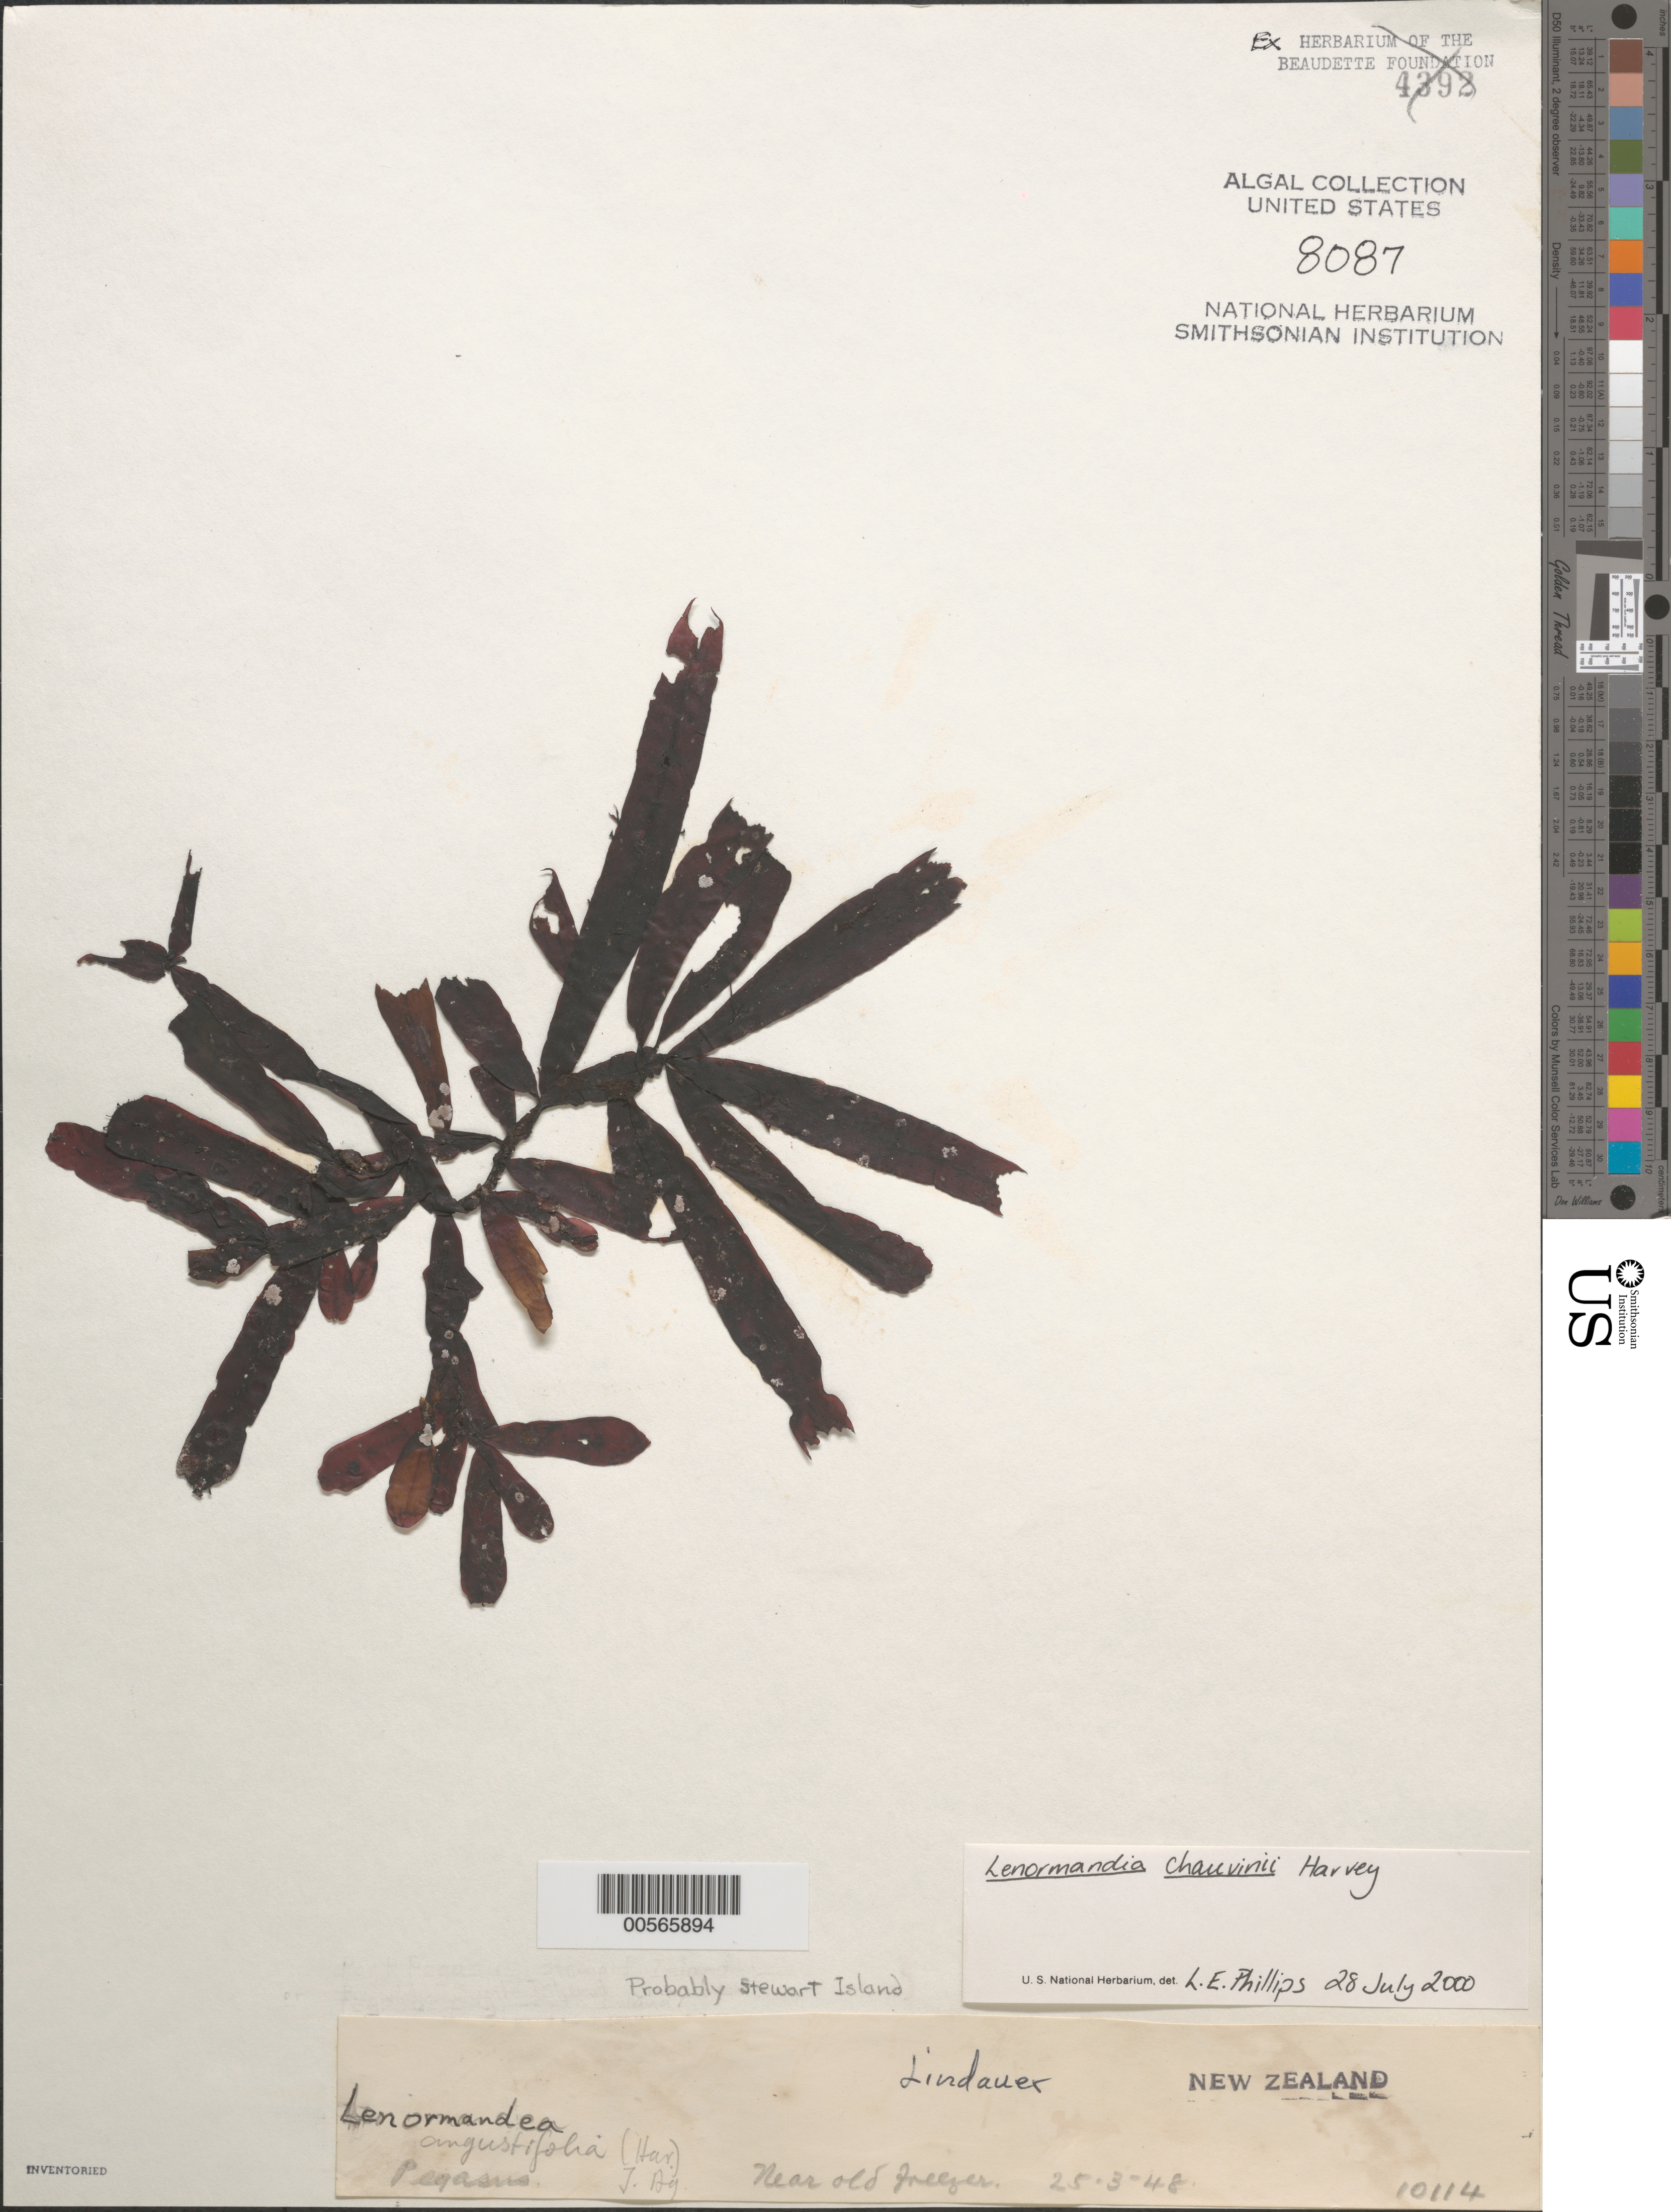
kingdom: Plantae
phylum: Rhodophyta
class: Florideophyceae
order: Ceramiales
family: Rhodomelaceae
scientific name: Lenormandia chauvinii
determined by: Phillips, L. E.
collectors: V. Lindauer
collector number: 10114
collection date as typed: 25 Mar 1948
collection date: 1948-03-25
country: New Zealand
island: Stewart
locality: Pegasus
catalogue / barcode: US 8087